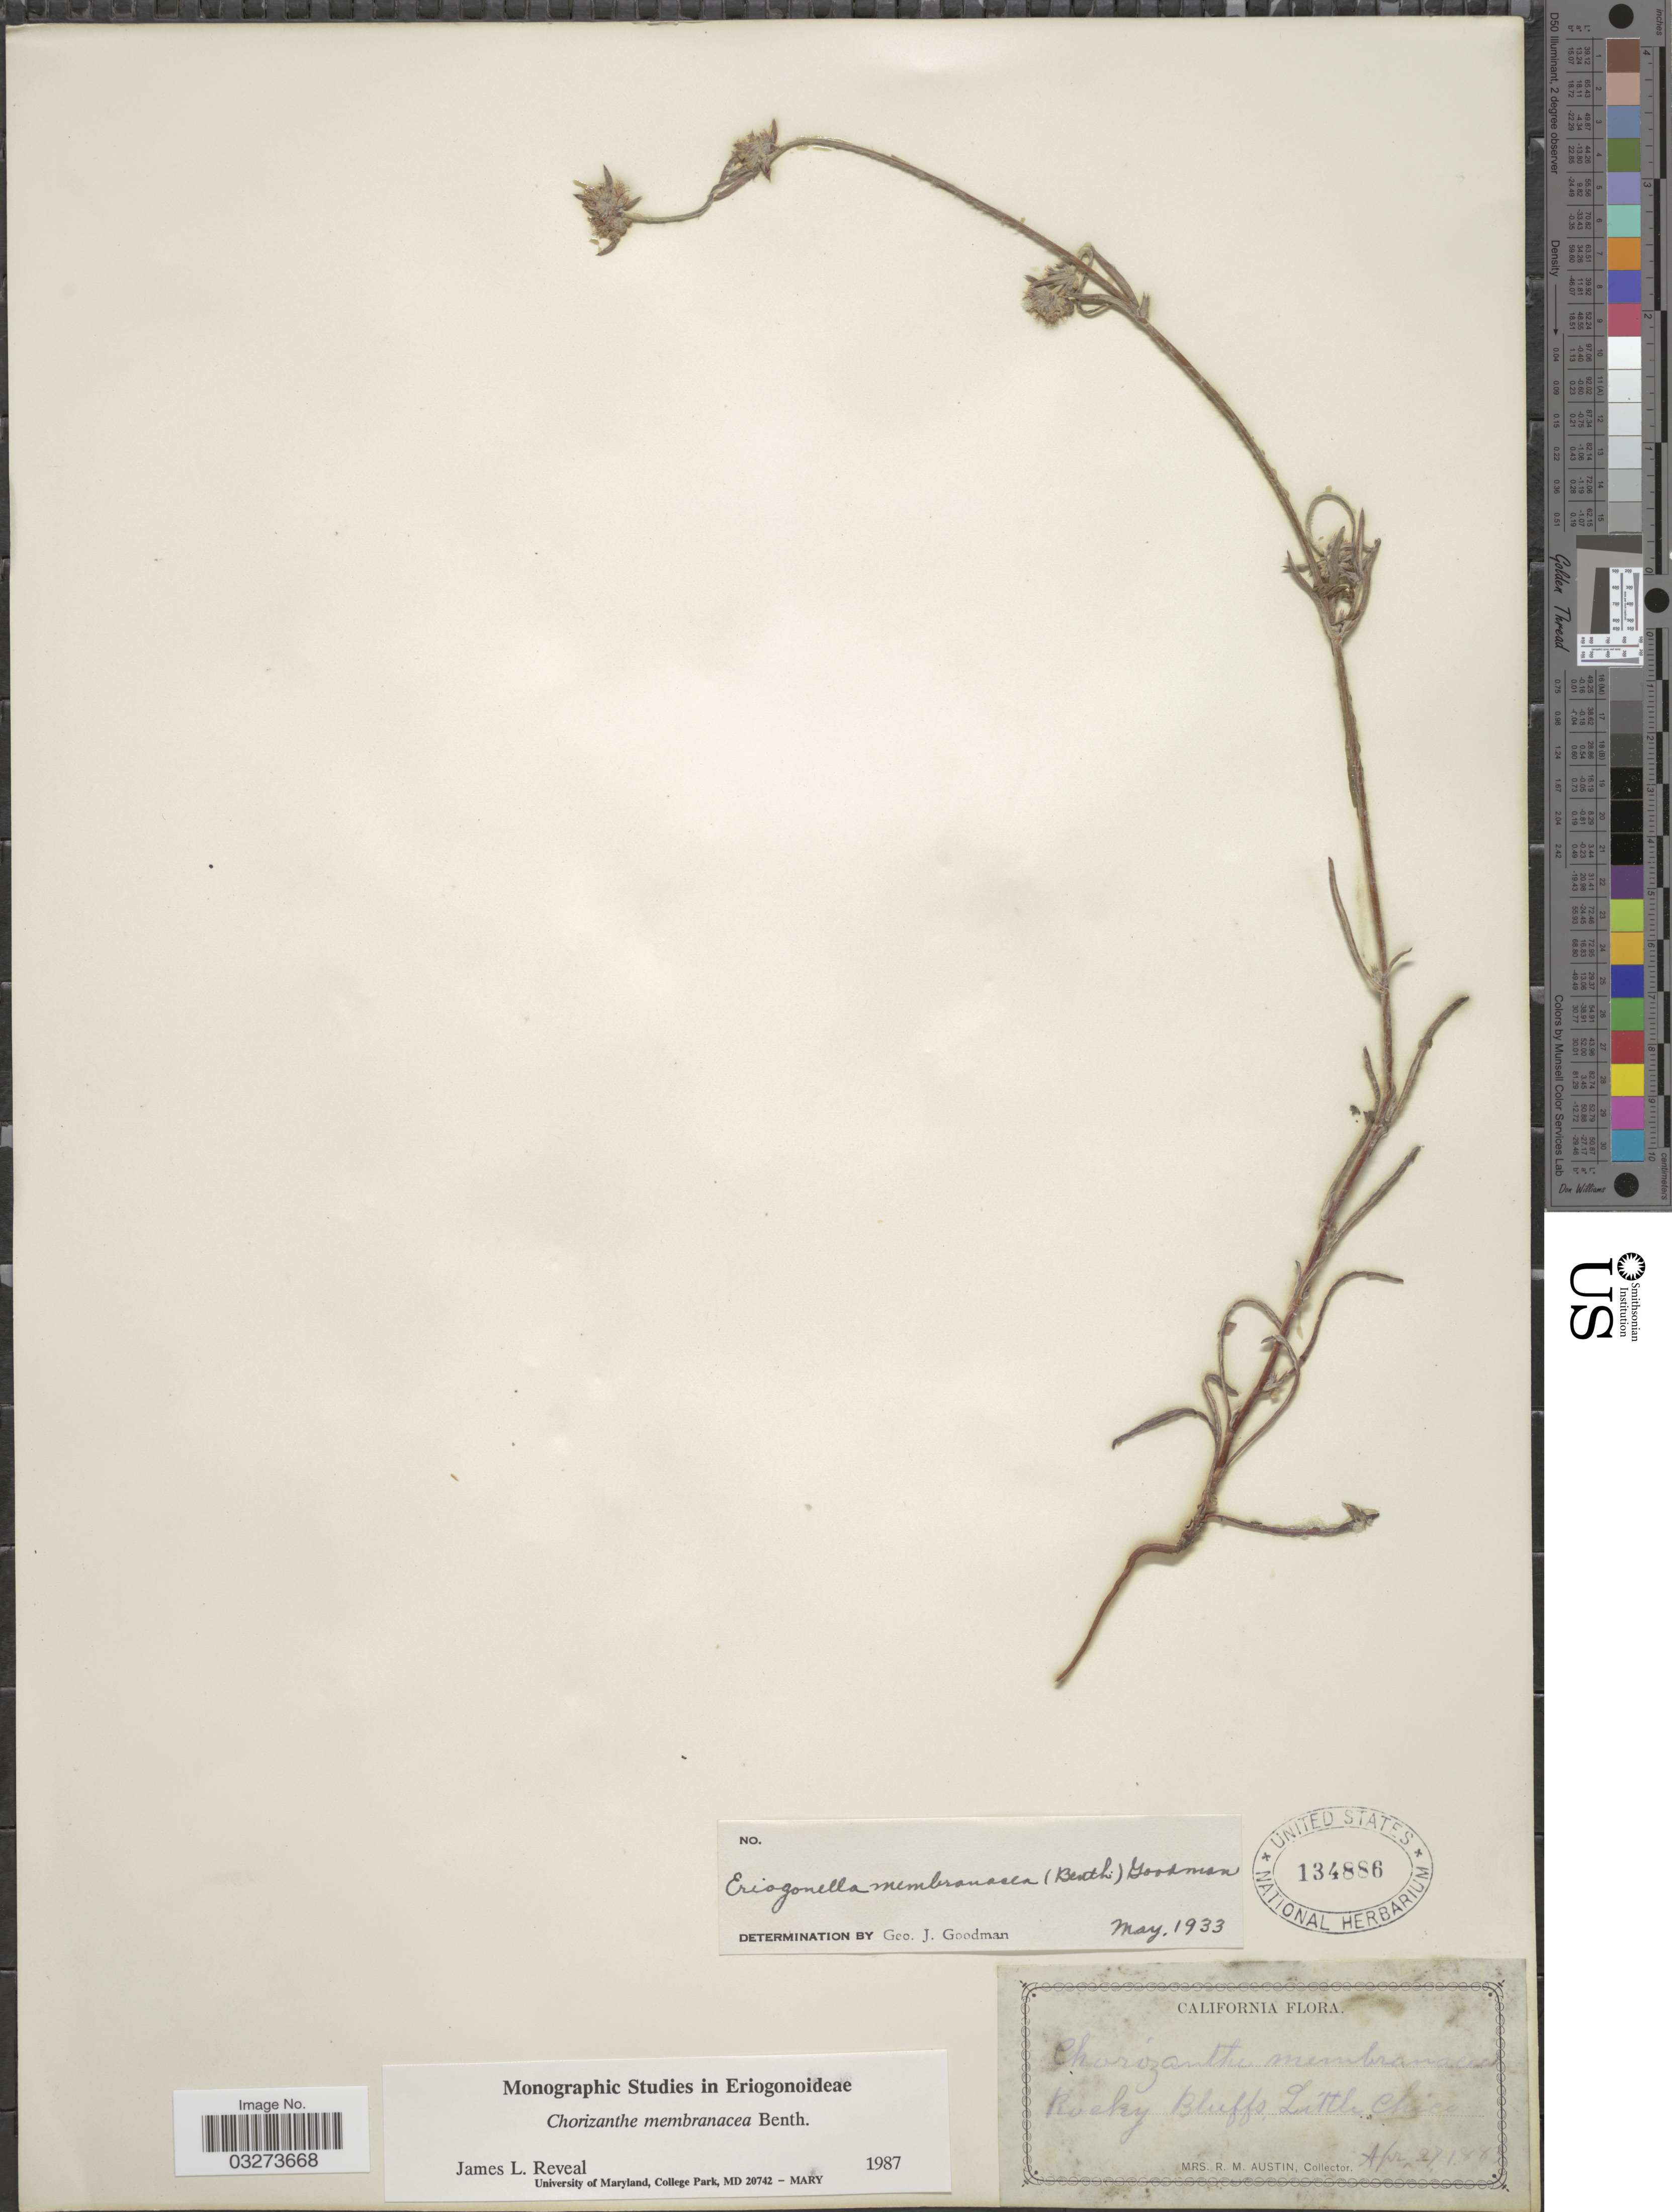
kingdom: Plantae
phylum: Tracheophyta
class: Magnoliopsida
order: Caryophyllales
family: Polygonaceae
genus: Chorizanthe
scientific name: Chorizanthe membranacea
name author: Benth.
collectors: R. Austin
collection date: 1863-04-27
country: United States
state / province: California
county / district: Butte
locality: Rocky Bluffs, Little Chico.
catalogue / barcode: US 134886